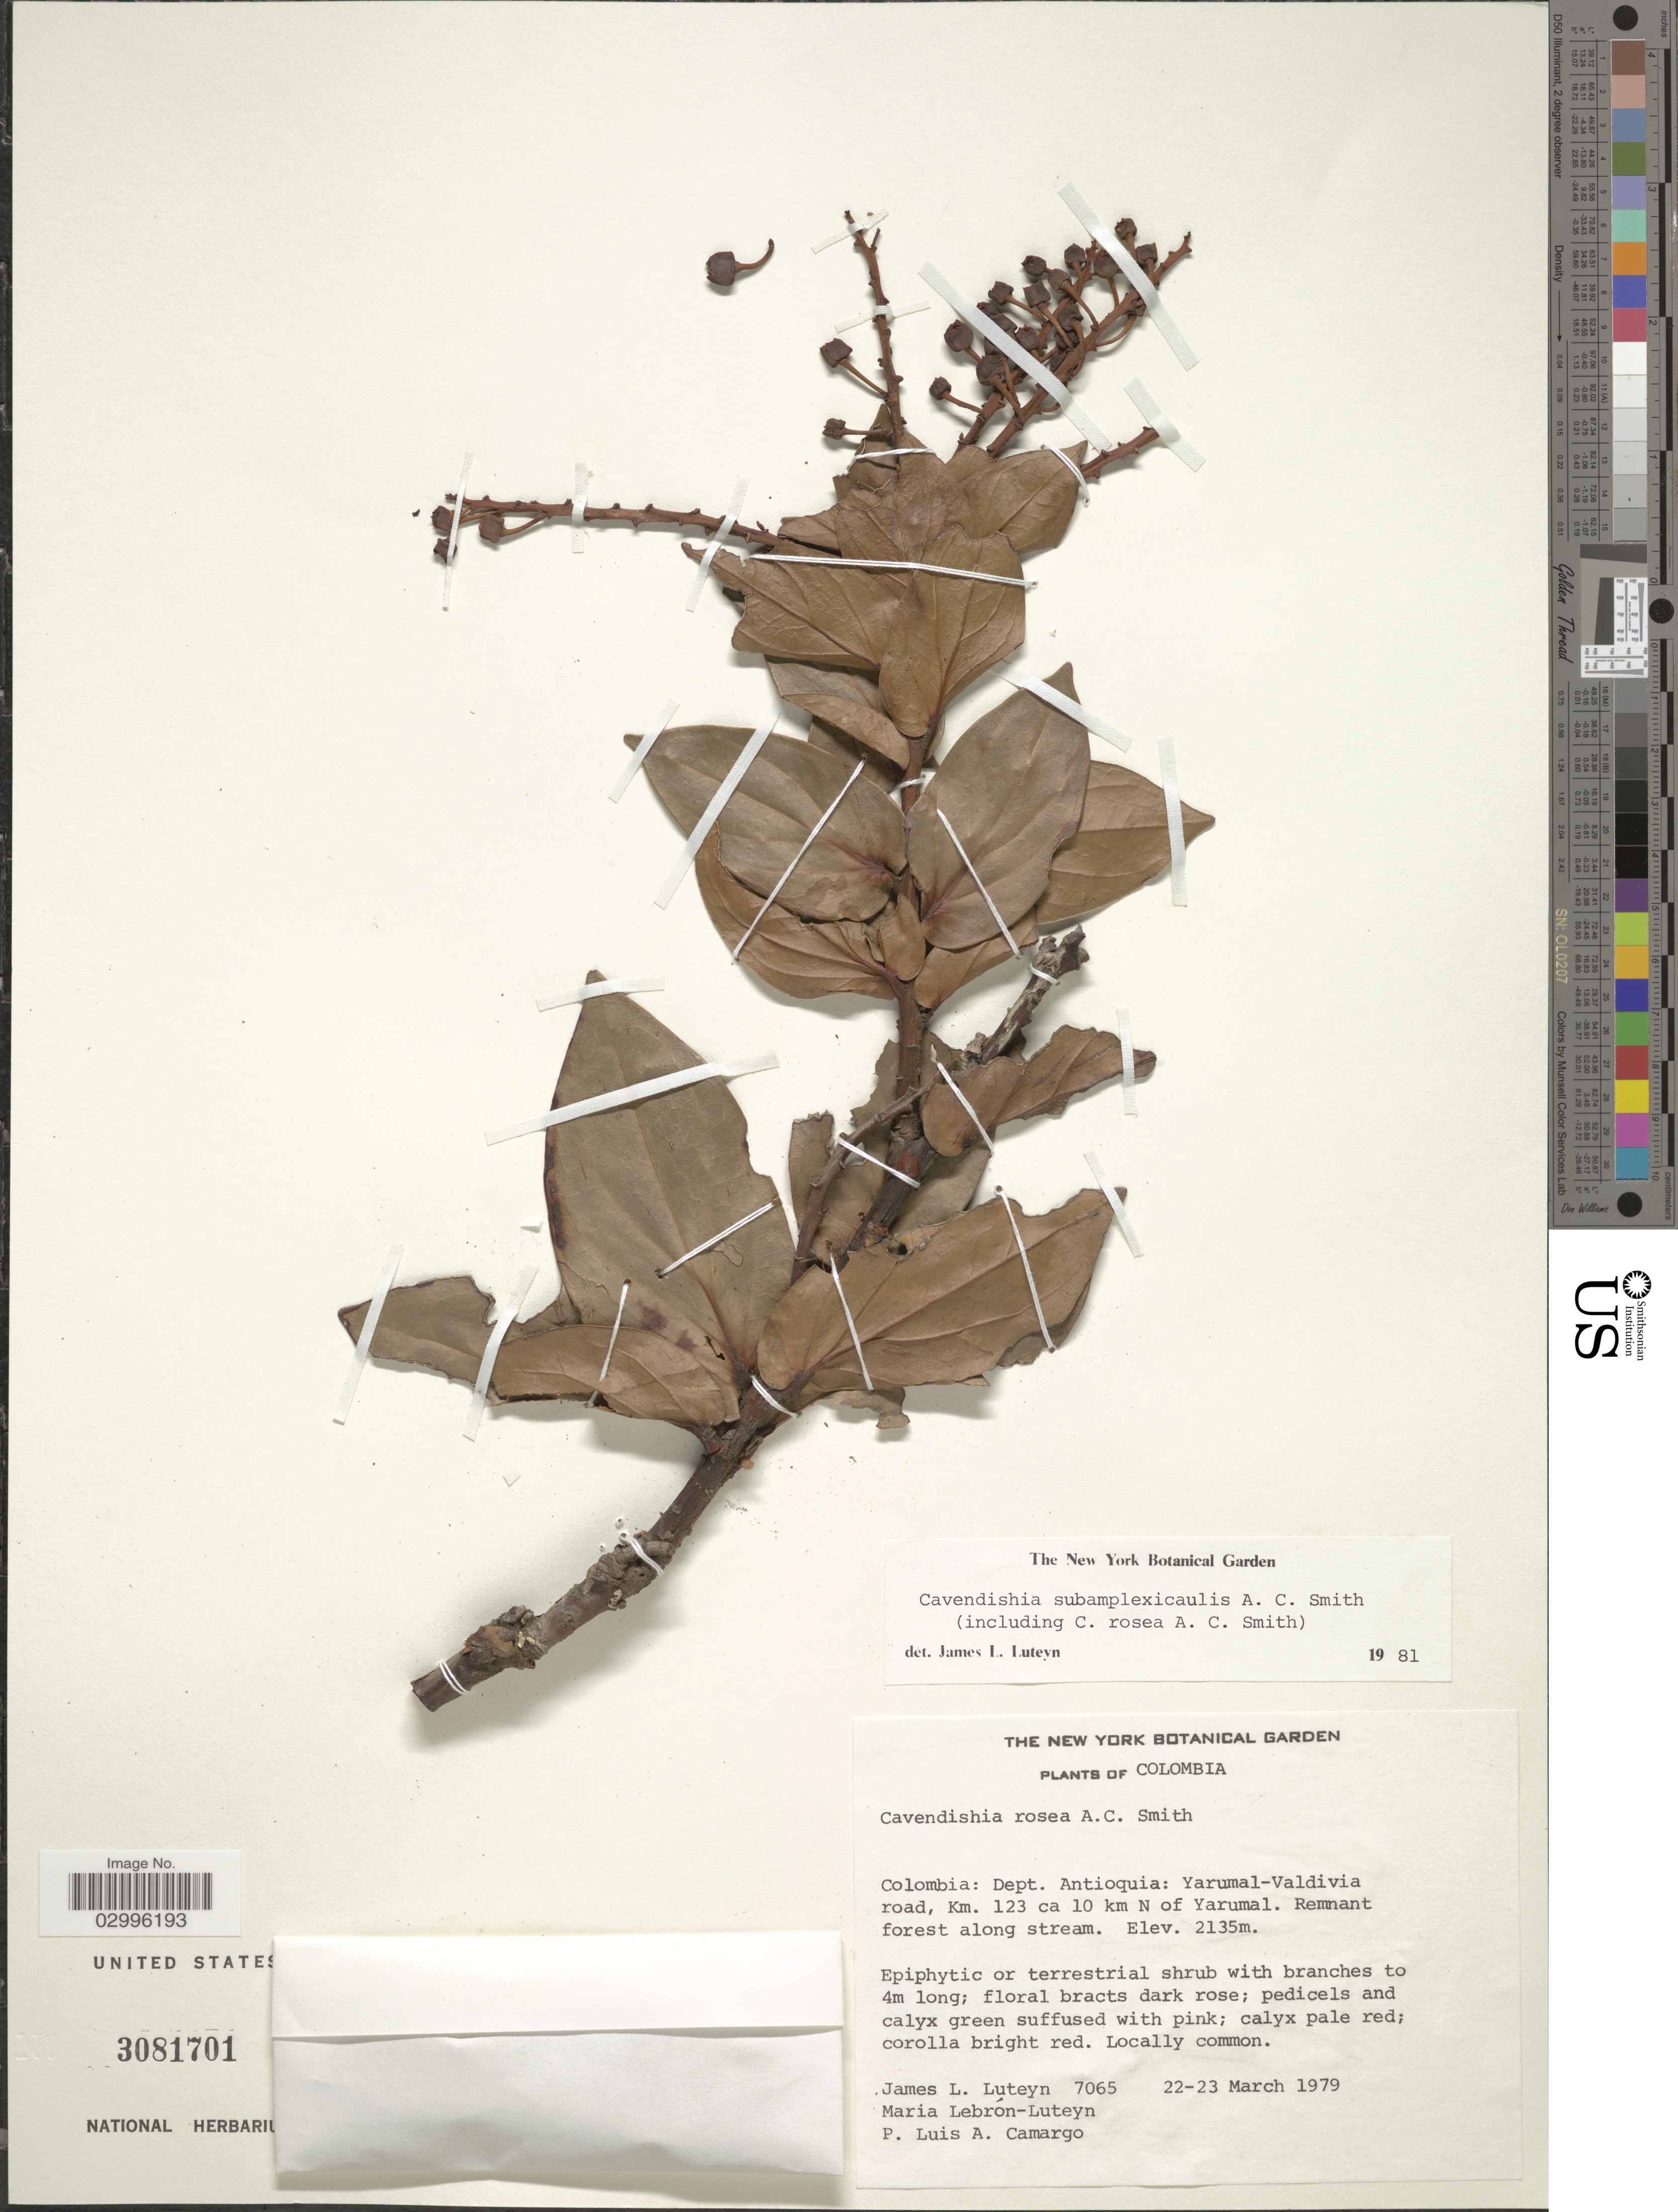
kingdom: Plantae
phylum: Tracheophyta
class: Magnoliopsida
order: Ericales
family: Ericaceae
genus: Cavendishia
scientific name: Cavendishia subamplexicaulis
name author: A.C. Sm.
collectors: J. L. Luteyn, M. L. Lebrón-Luteyn & P. Camargo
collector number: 7065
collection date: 1979-03-22/1979-03-23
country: Colombia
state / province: Antioquia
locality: Dept. Antioquia: Yarumal-Valdivia road, Km. 123 ca 10 km N of Yarumal. Remnant forest along stream.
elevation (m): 2135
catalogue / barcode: US 3081701